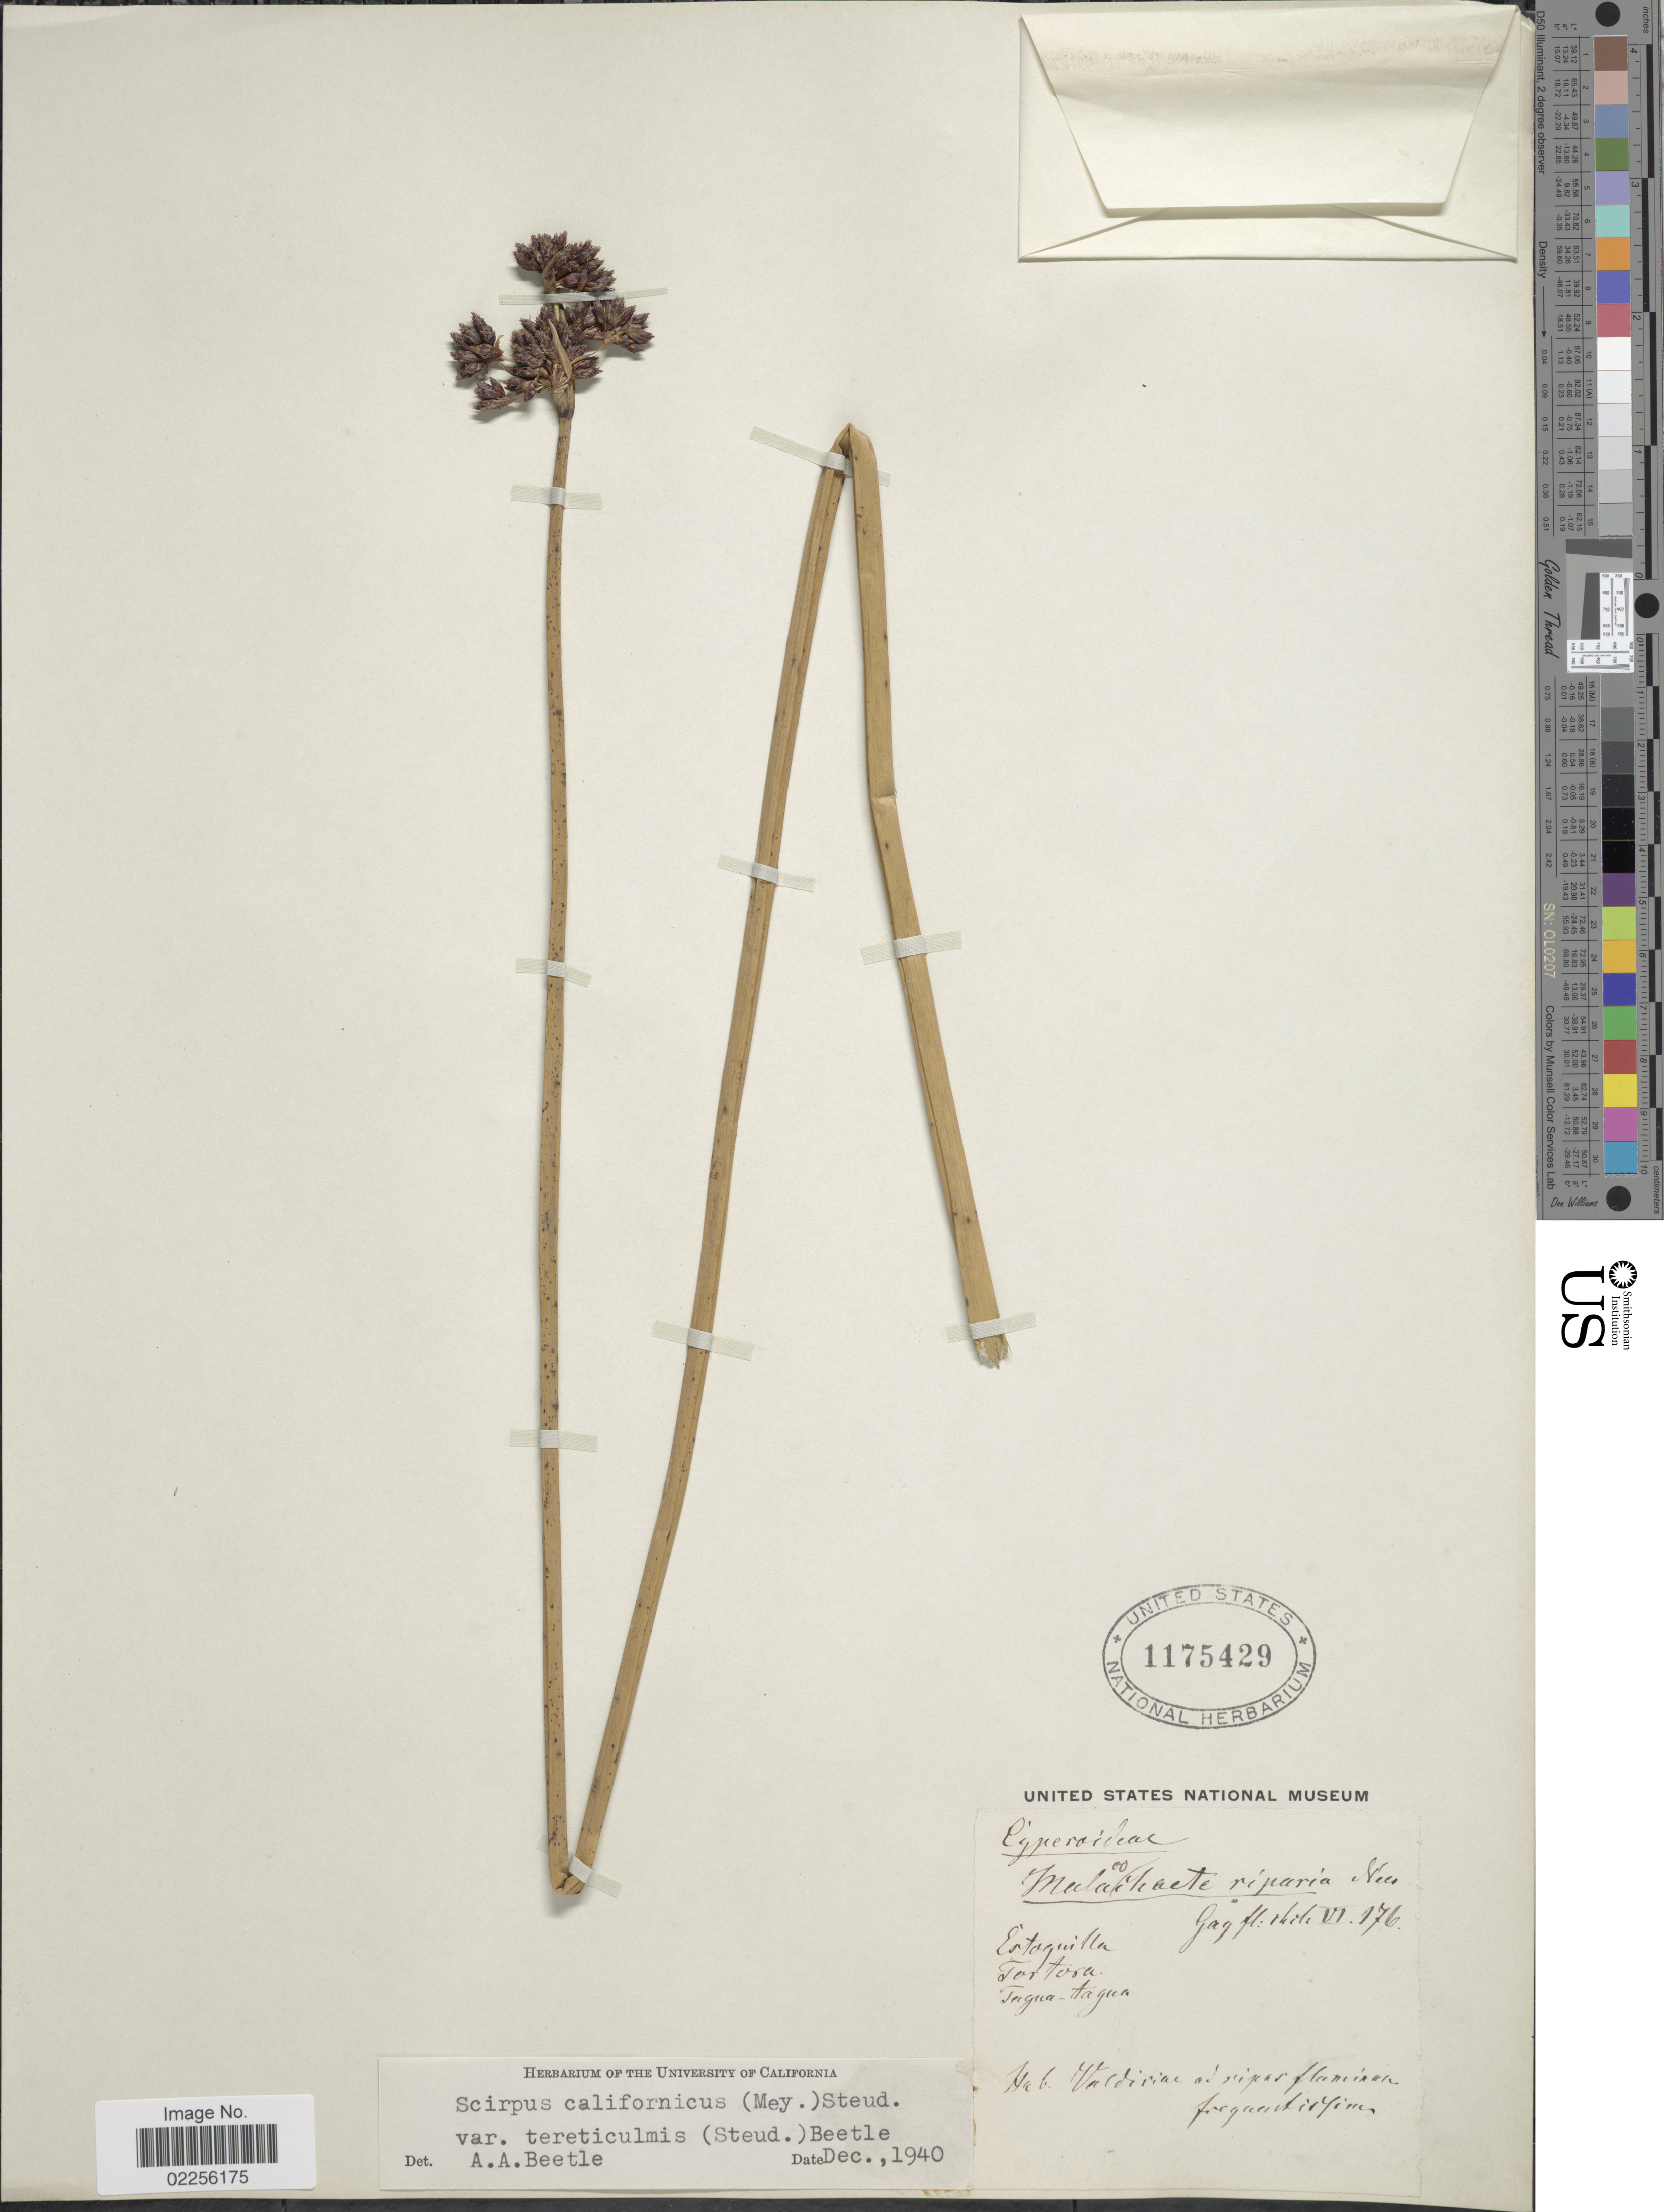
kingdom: Plantae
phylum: Tracheophyta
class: Liliopsida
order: Poales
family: Cyperaceae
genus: Schoenoplectus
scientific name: Schoenoplectus californicus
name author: (C.A. Mey.) Soják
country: Chile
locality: Valdivia ad ripas fluminen frequentissim.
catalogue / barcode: US 1175429